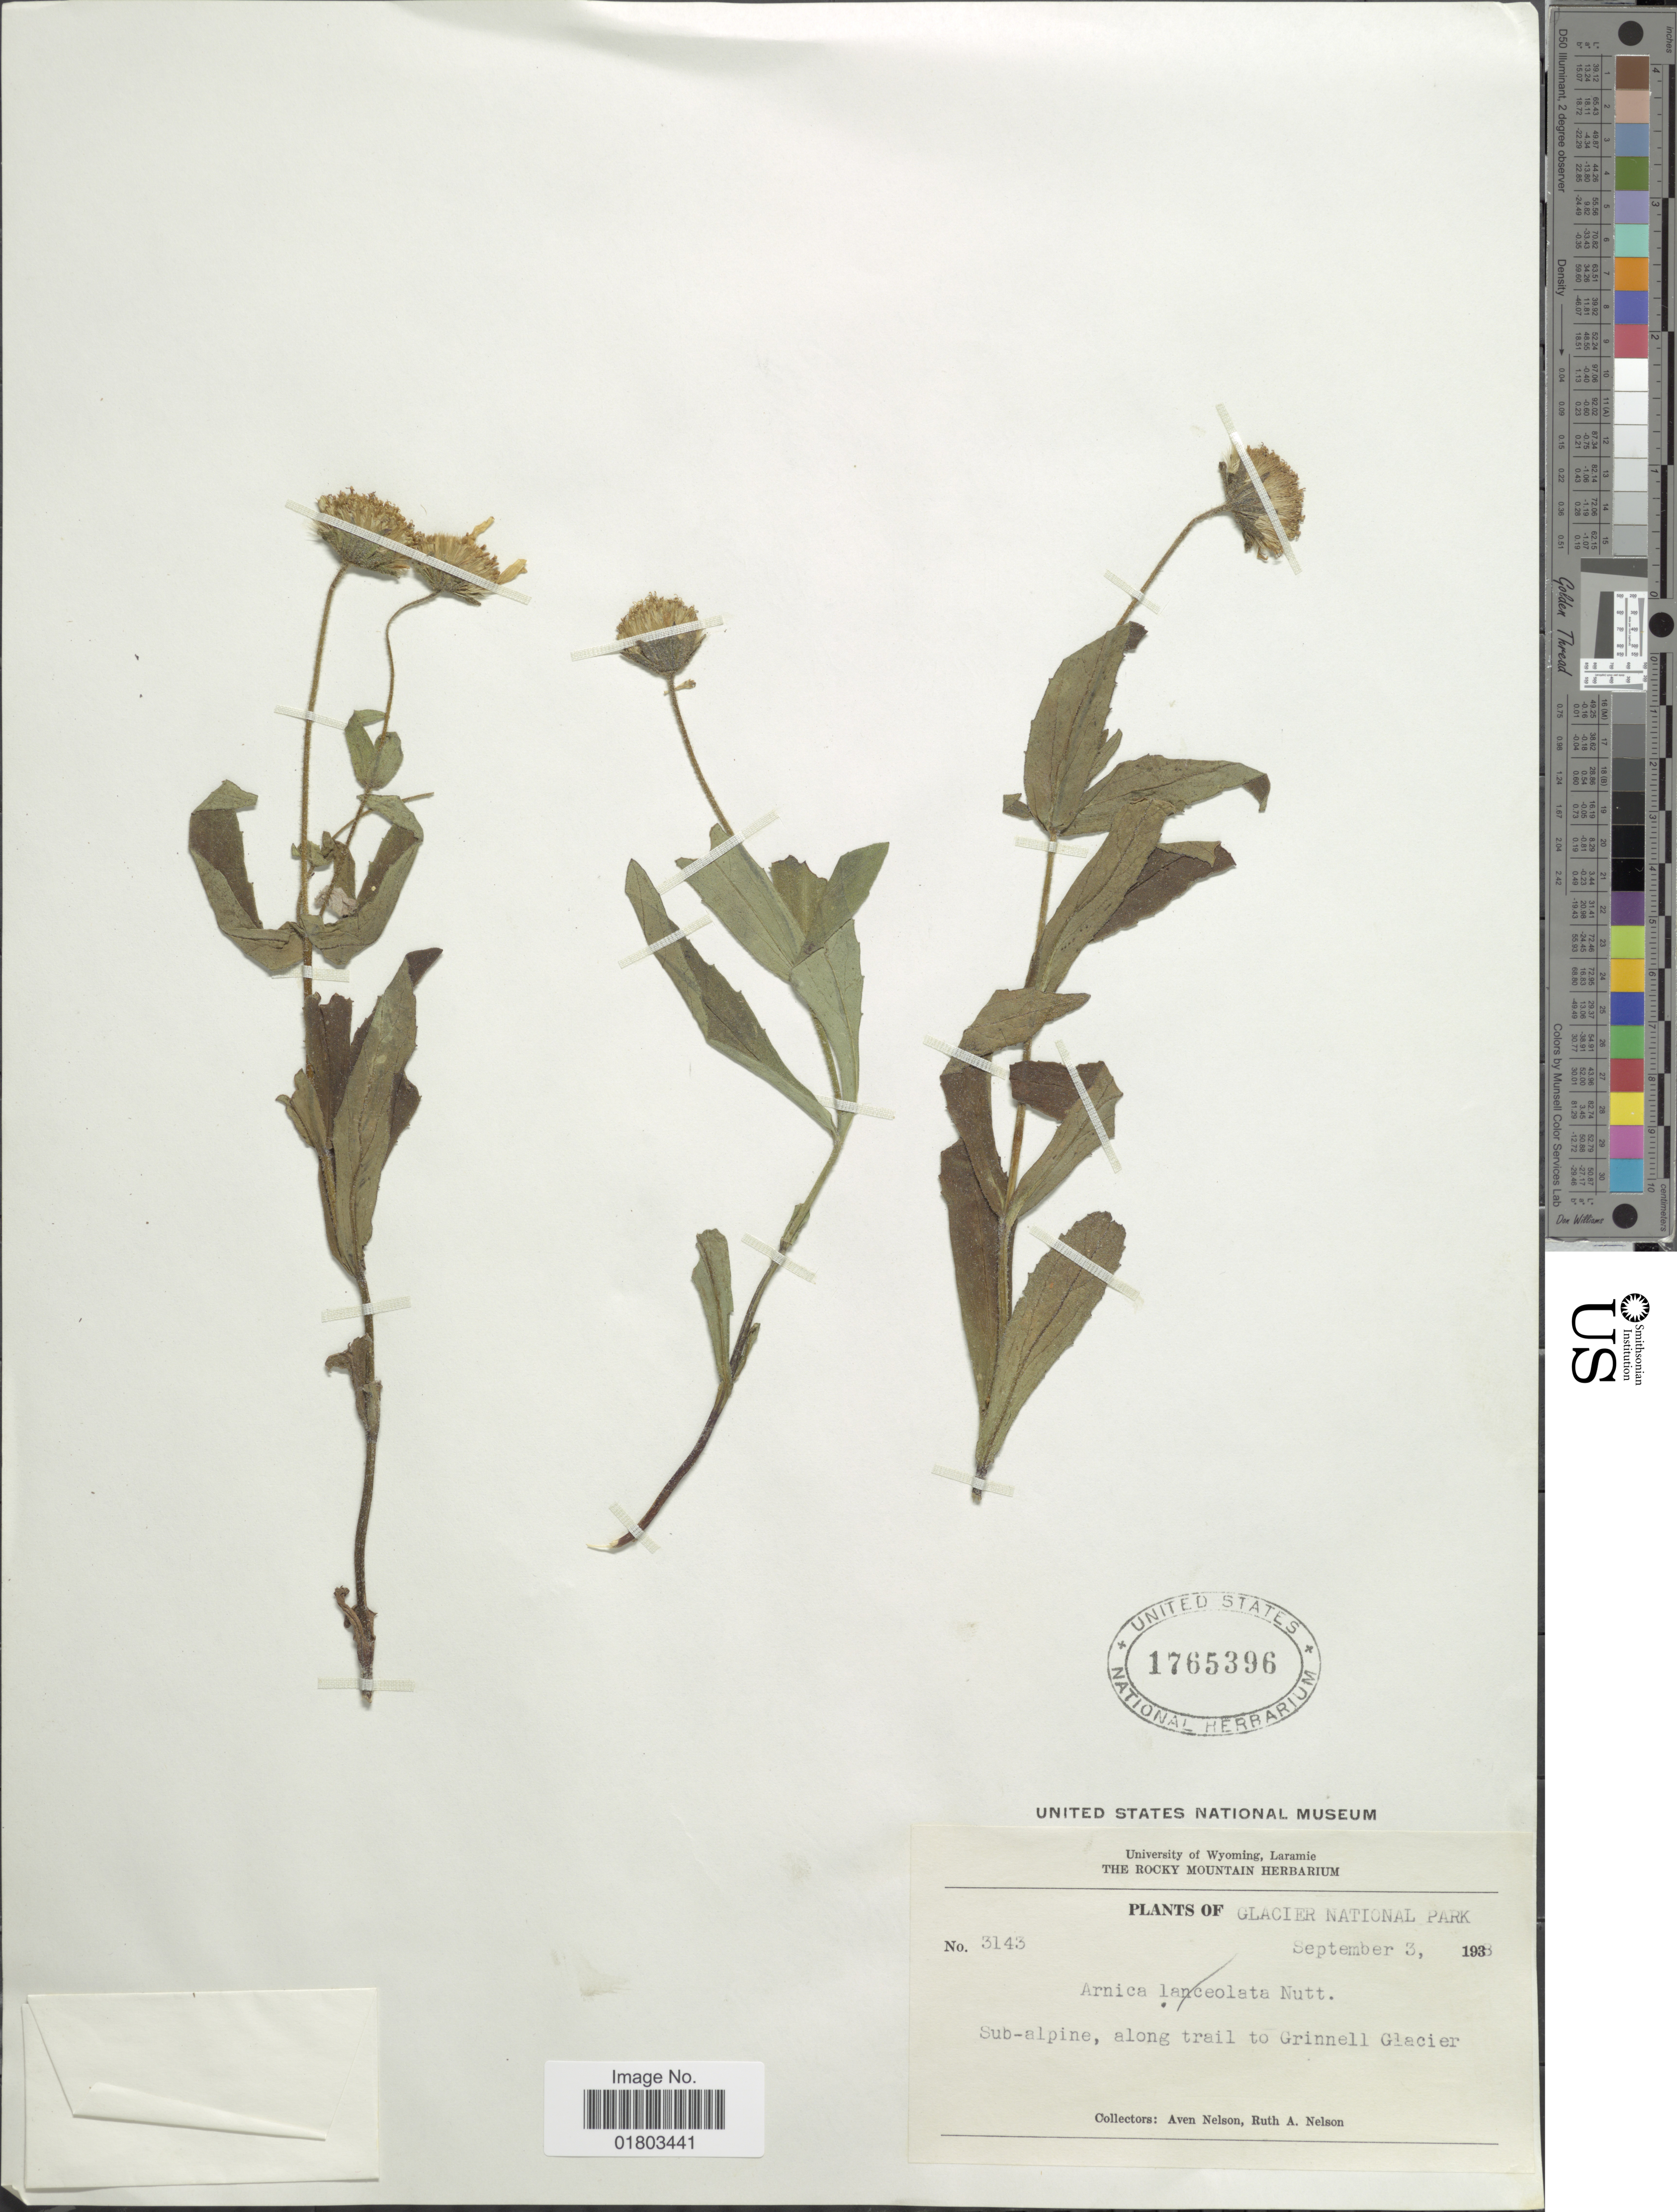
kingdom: Plantae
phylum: Tracheophyta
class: Magnoliopsida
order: Asterales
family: Asteraceae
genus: Arnica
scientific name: Arnica lanceolata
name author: Nutt.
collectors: A. Nelson & R. A. Nelson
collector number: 3143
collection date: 1938-09-03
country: United States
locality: Glacier National Park, Sub-alpine, along trail to Grinnell Glacier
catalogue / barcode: US 1765396